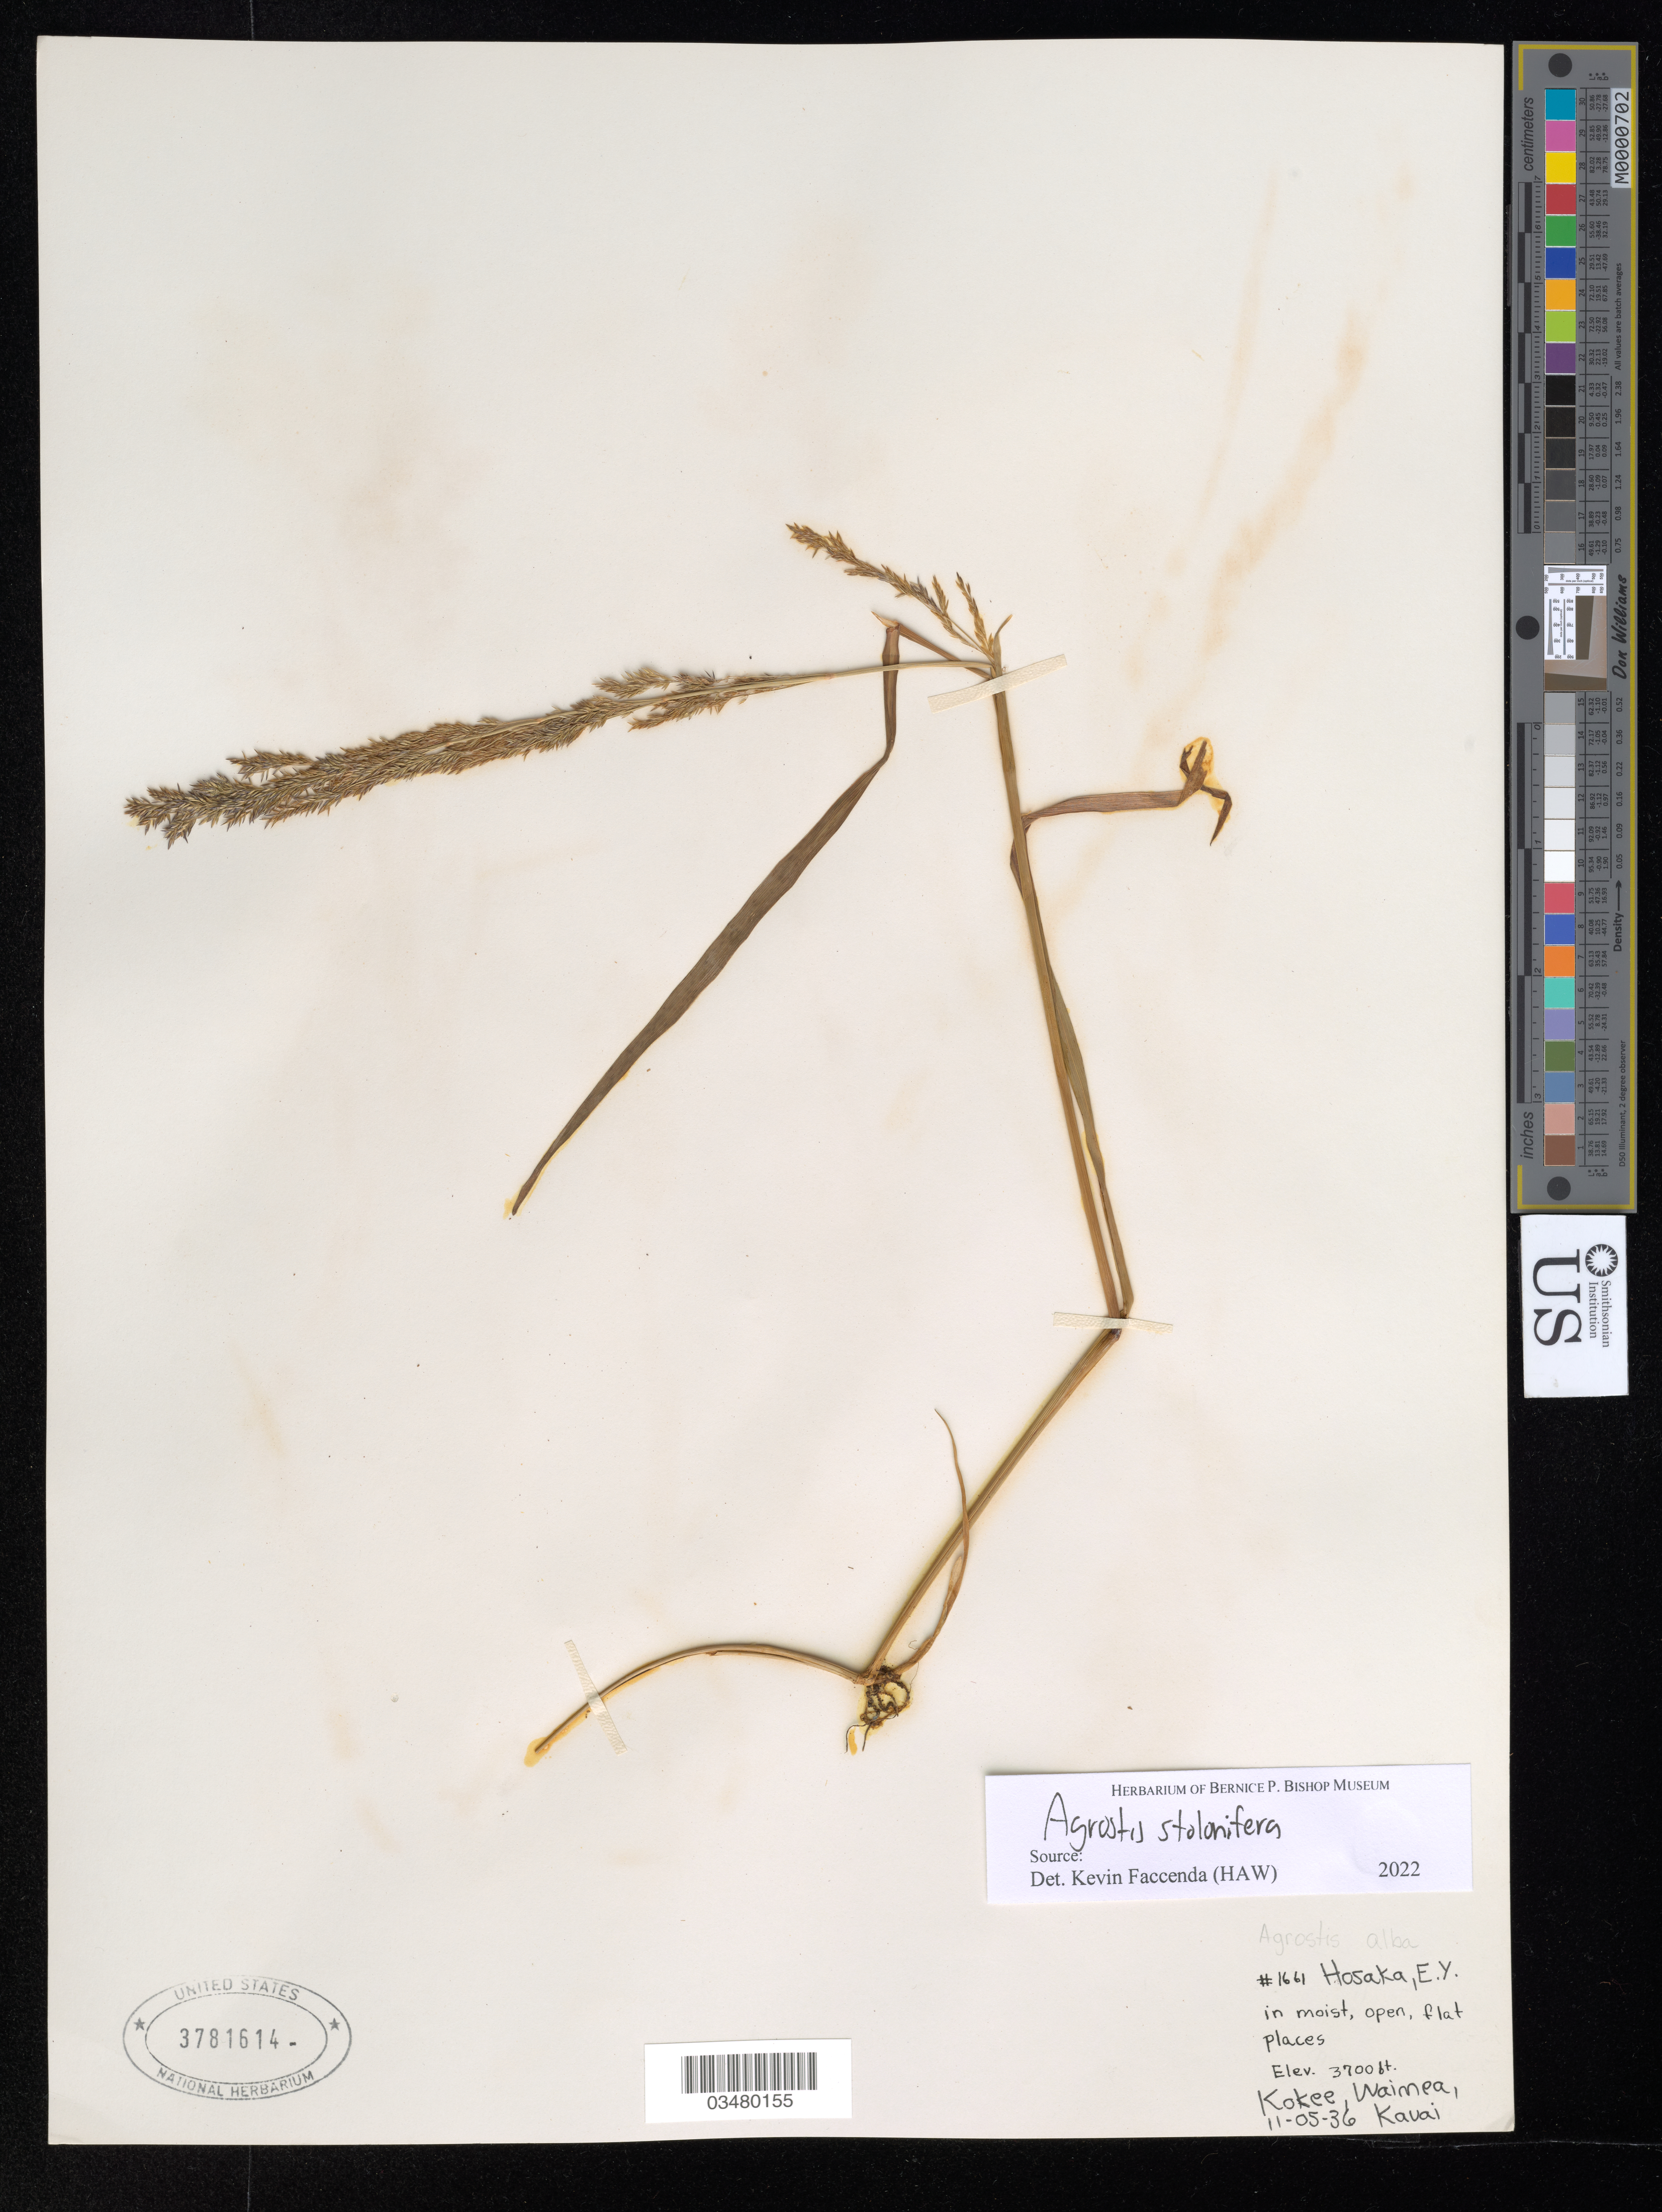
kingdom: Plantae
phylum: Tracheophyta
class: Liliopsida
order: Poales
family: Poaceae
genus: Agrostis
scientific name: Agrostis stolonifera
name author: L.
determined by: Faccenda, K.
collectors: E. Y. Hosaka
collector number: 1661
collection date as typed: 5 Nov 1936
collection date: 1936-11-05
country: United States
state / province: Hawaii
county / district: Kauai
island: Kaua'i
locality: Kokee, Waimea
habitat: Moist, open, flat places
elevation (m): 1128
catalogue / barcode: US 3781614